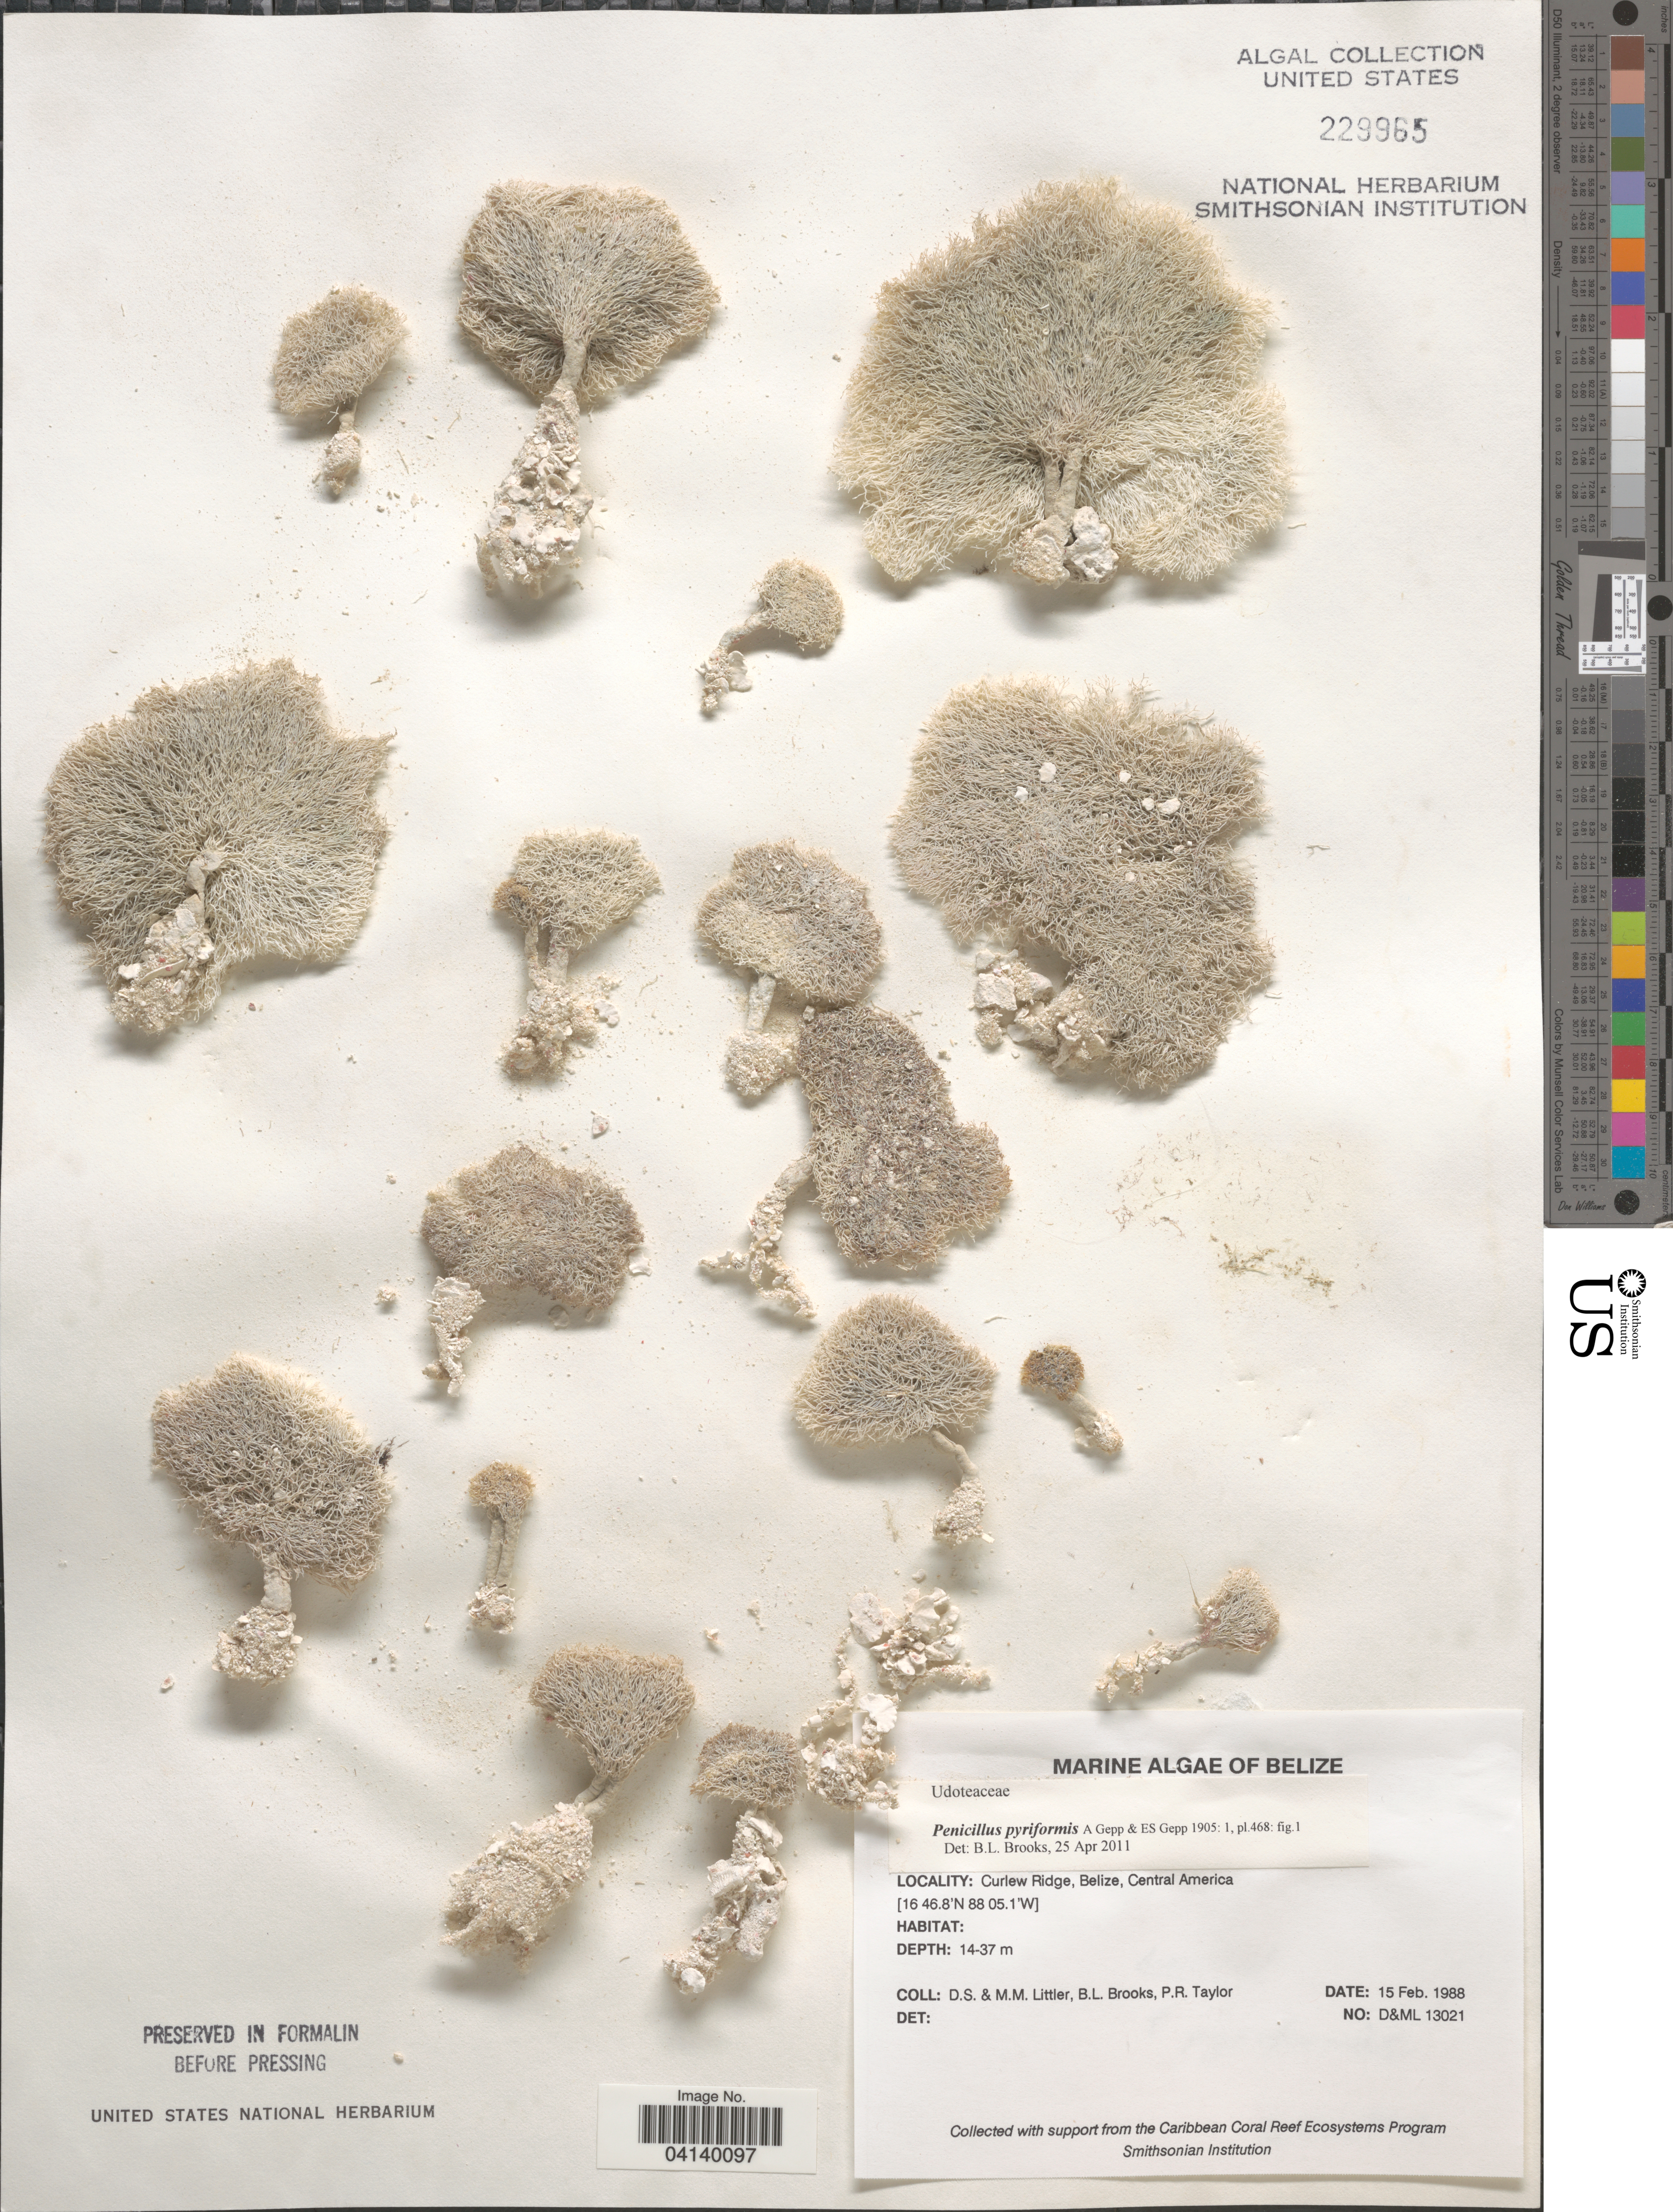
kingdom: Plantae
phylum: Chlorophyta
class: Ulvophyceae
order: Bryopsidales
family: Udoteaceae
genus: Penicillus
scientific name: Penicillus pyriformis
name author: A. Gepp & E. Gepp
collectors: D. S. Littler, B. Brooks & P. R. Taylor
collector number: D&ML13021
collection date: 1988-02-15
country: Belize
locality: Curlew Ridge.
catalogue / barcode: US 229965